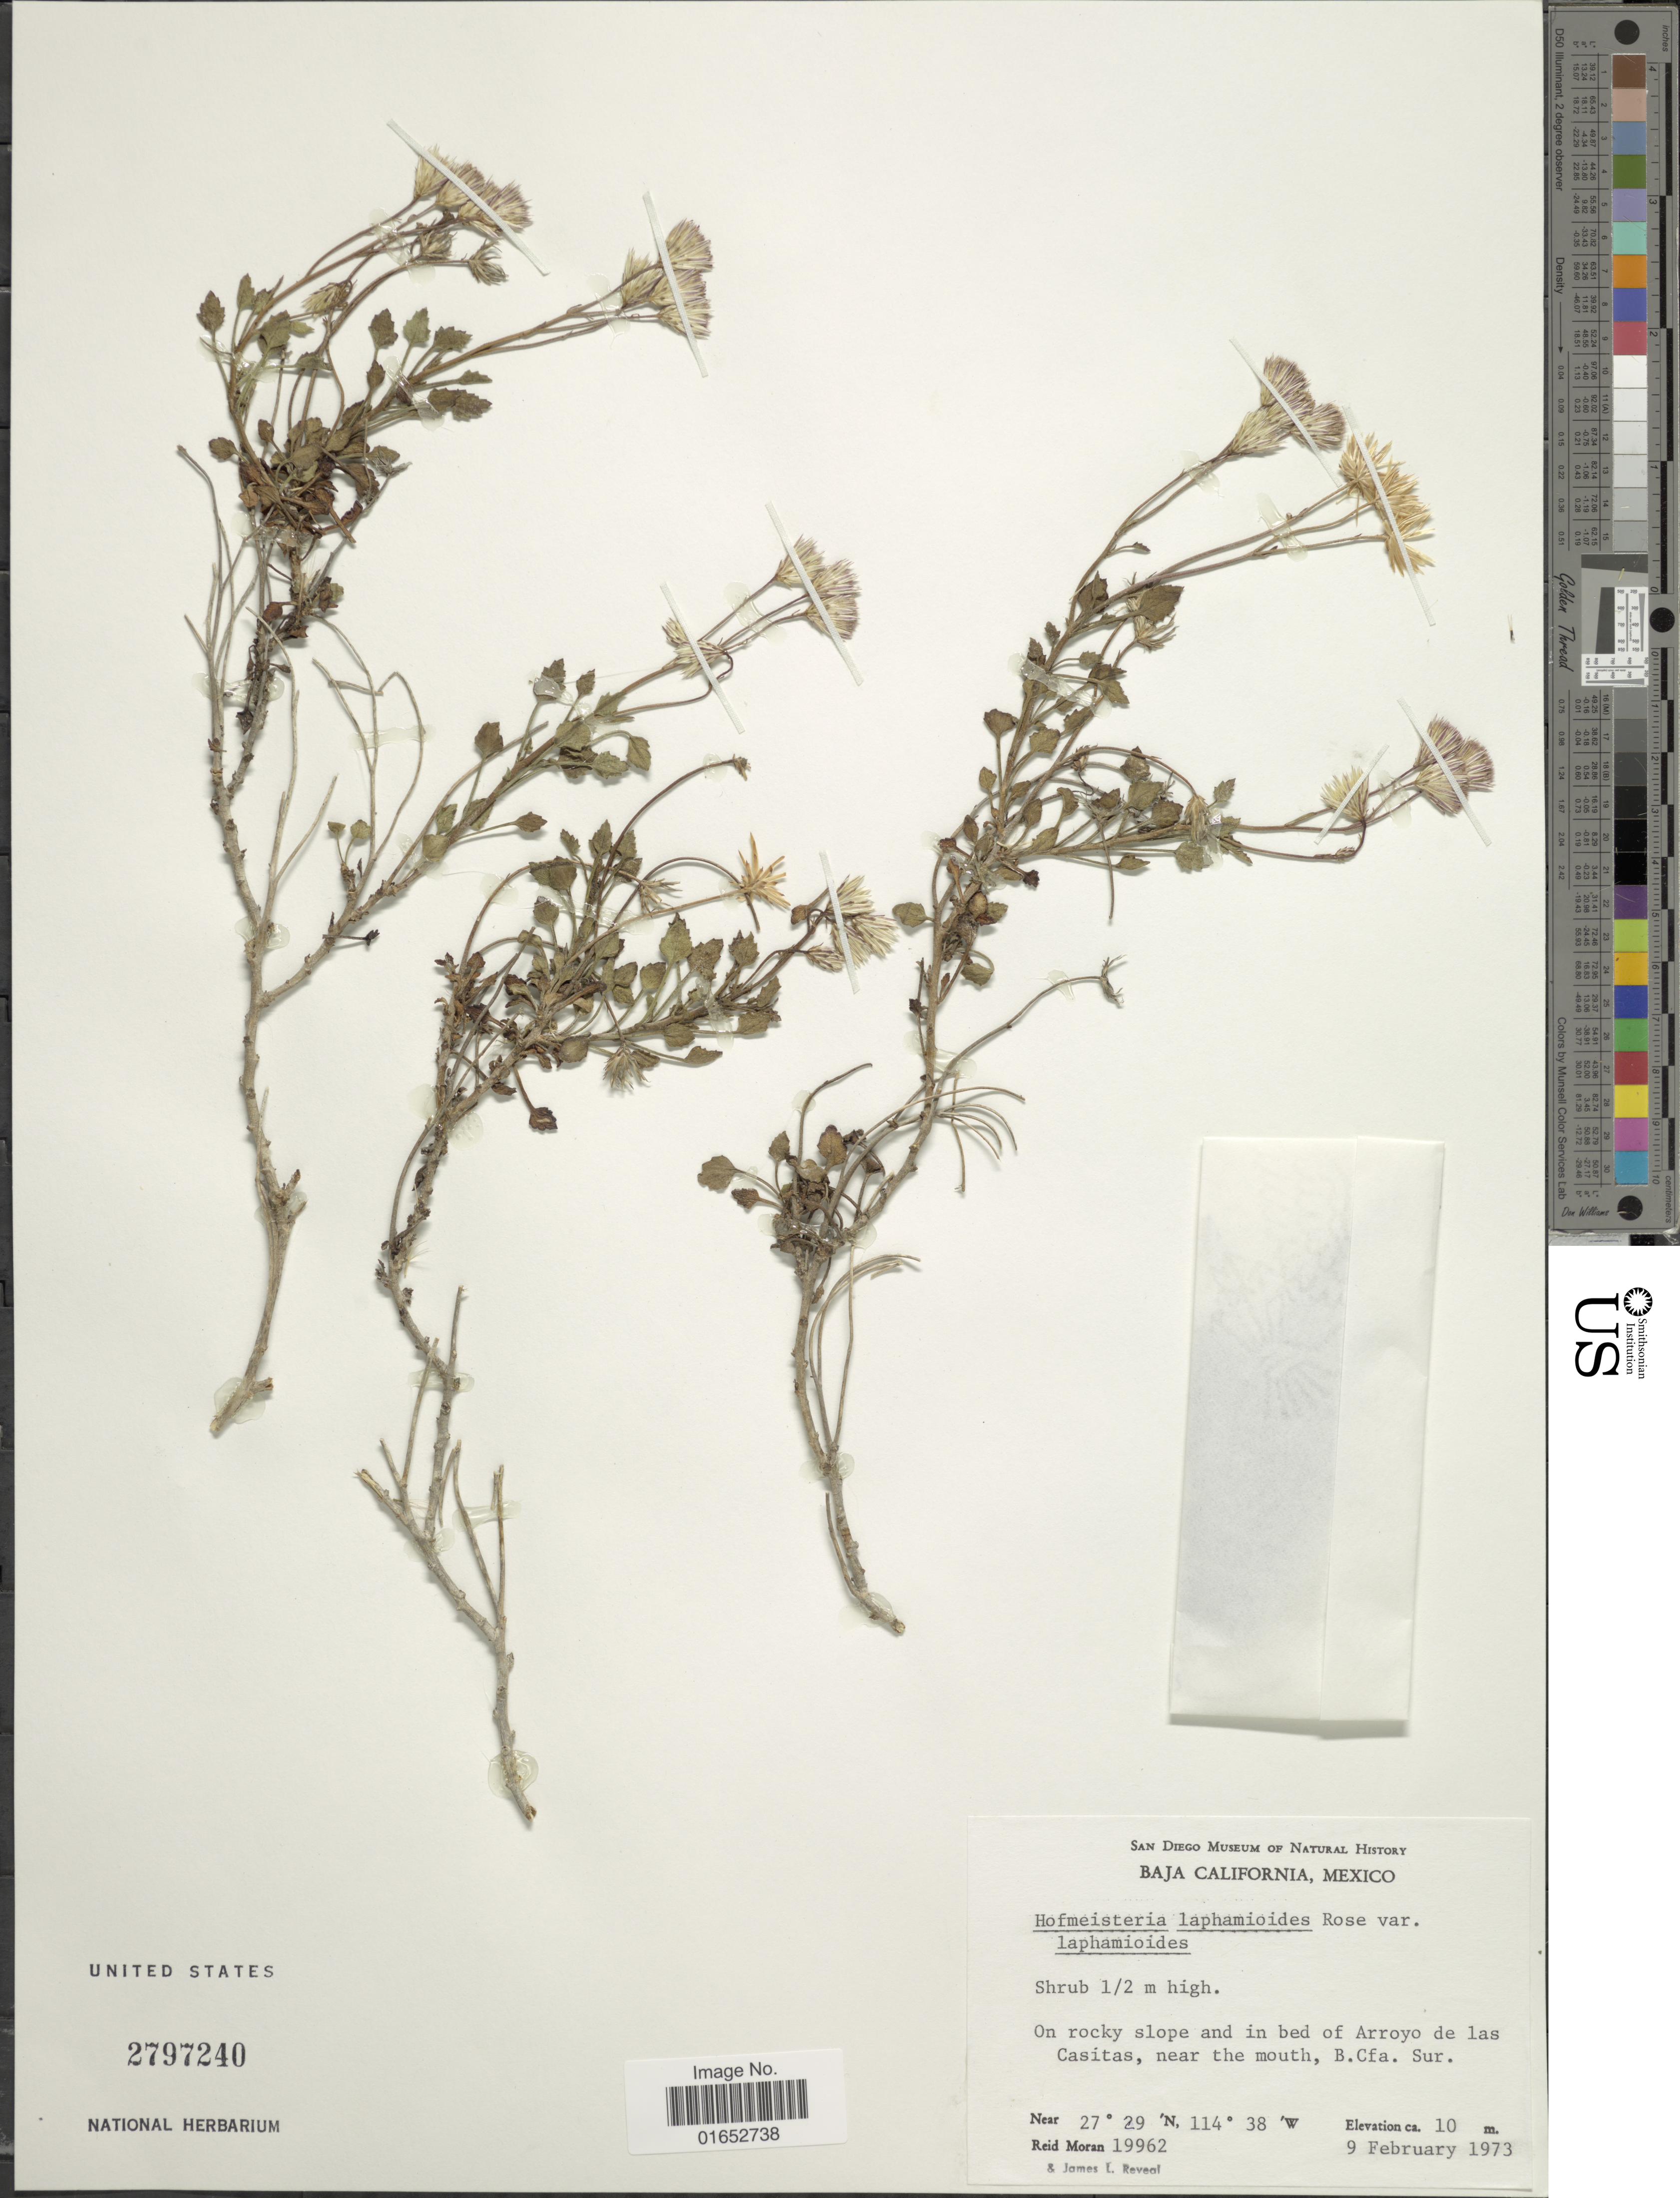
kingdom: Plantae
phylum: Tracheophyta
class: Magnoliopsida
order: Asterales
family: Asteraceae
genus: Pleurocoronis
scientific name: Pleurocoronis laphamioides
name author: (Rose) R.M. King & H. Rob.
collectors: R. V. Moran & J. L. Reveal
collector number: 19962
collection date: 1973-02-09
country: Mexico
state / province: Baja California Sur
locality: On rocky slope and in bed of Arroyo de las Casitas, near the mouth, B. Cfa. Sur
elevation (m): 10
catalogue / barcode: US 2797240